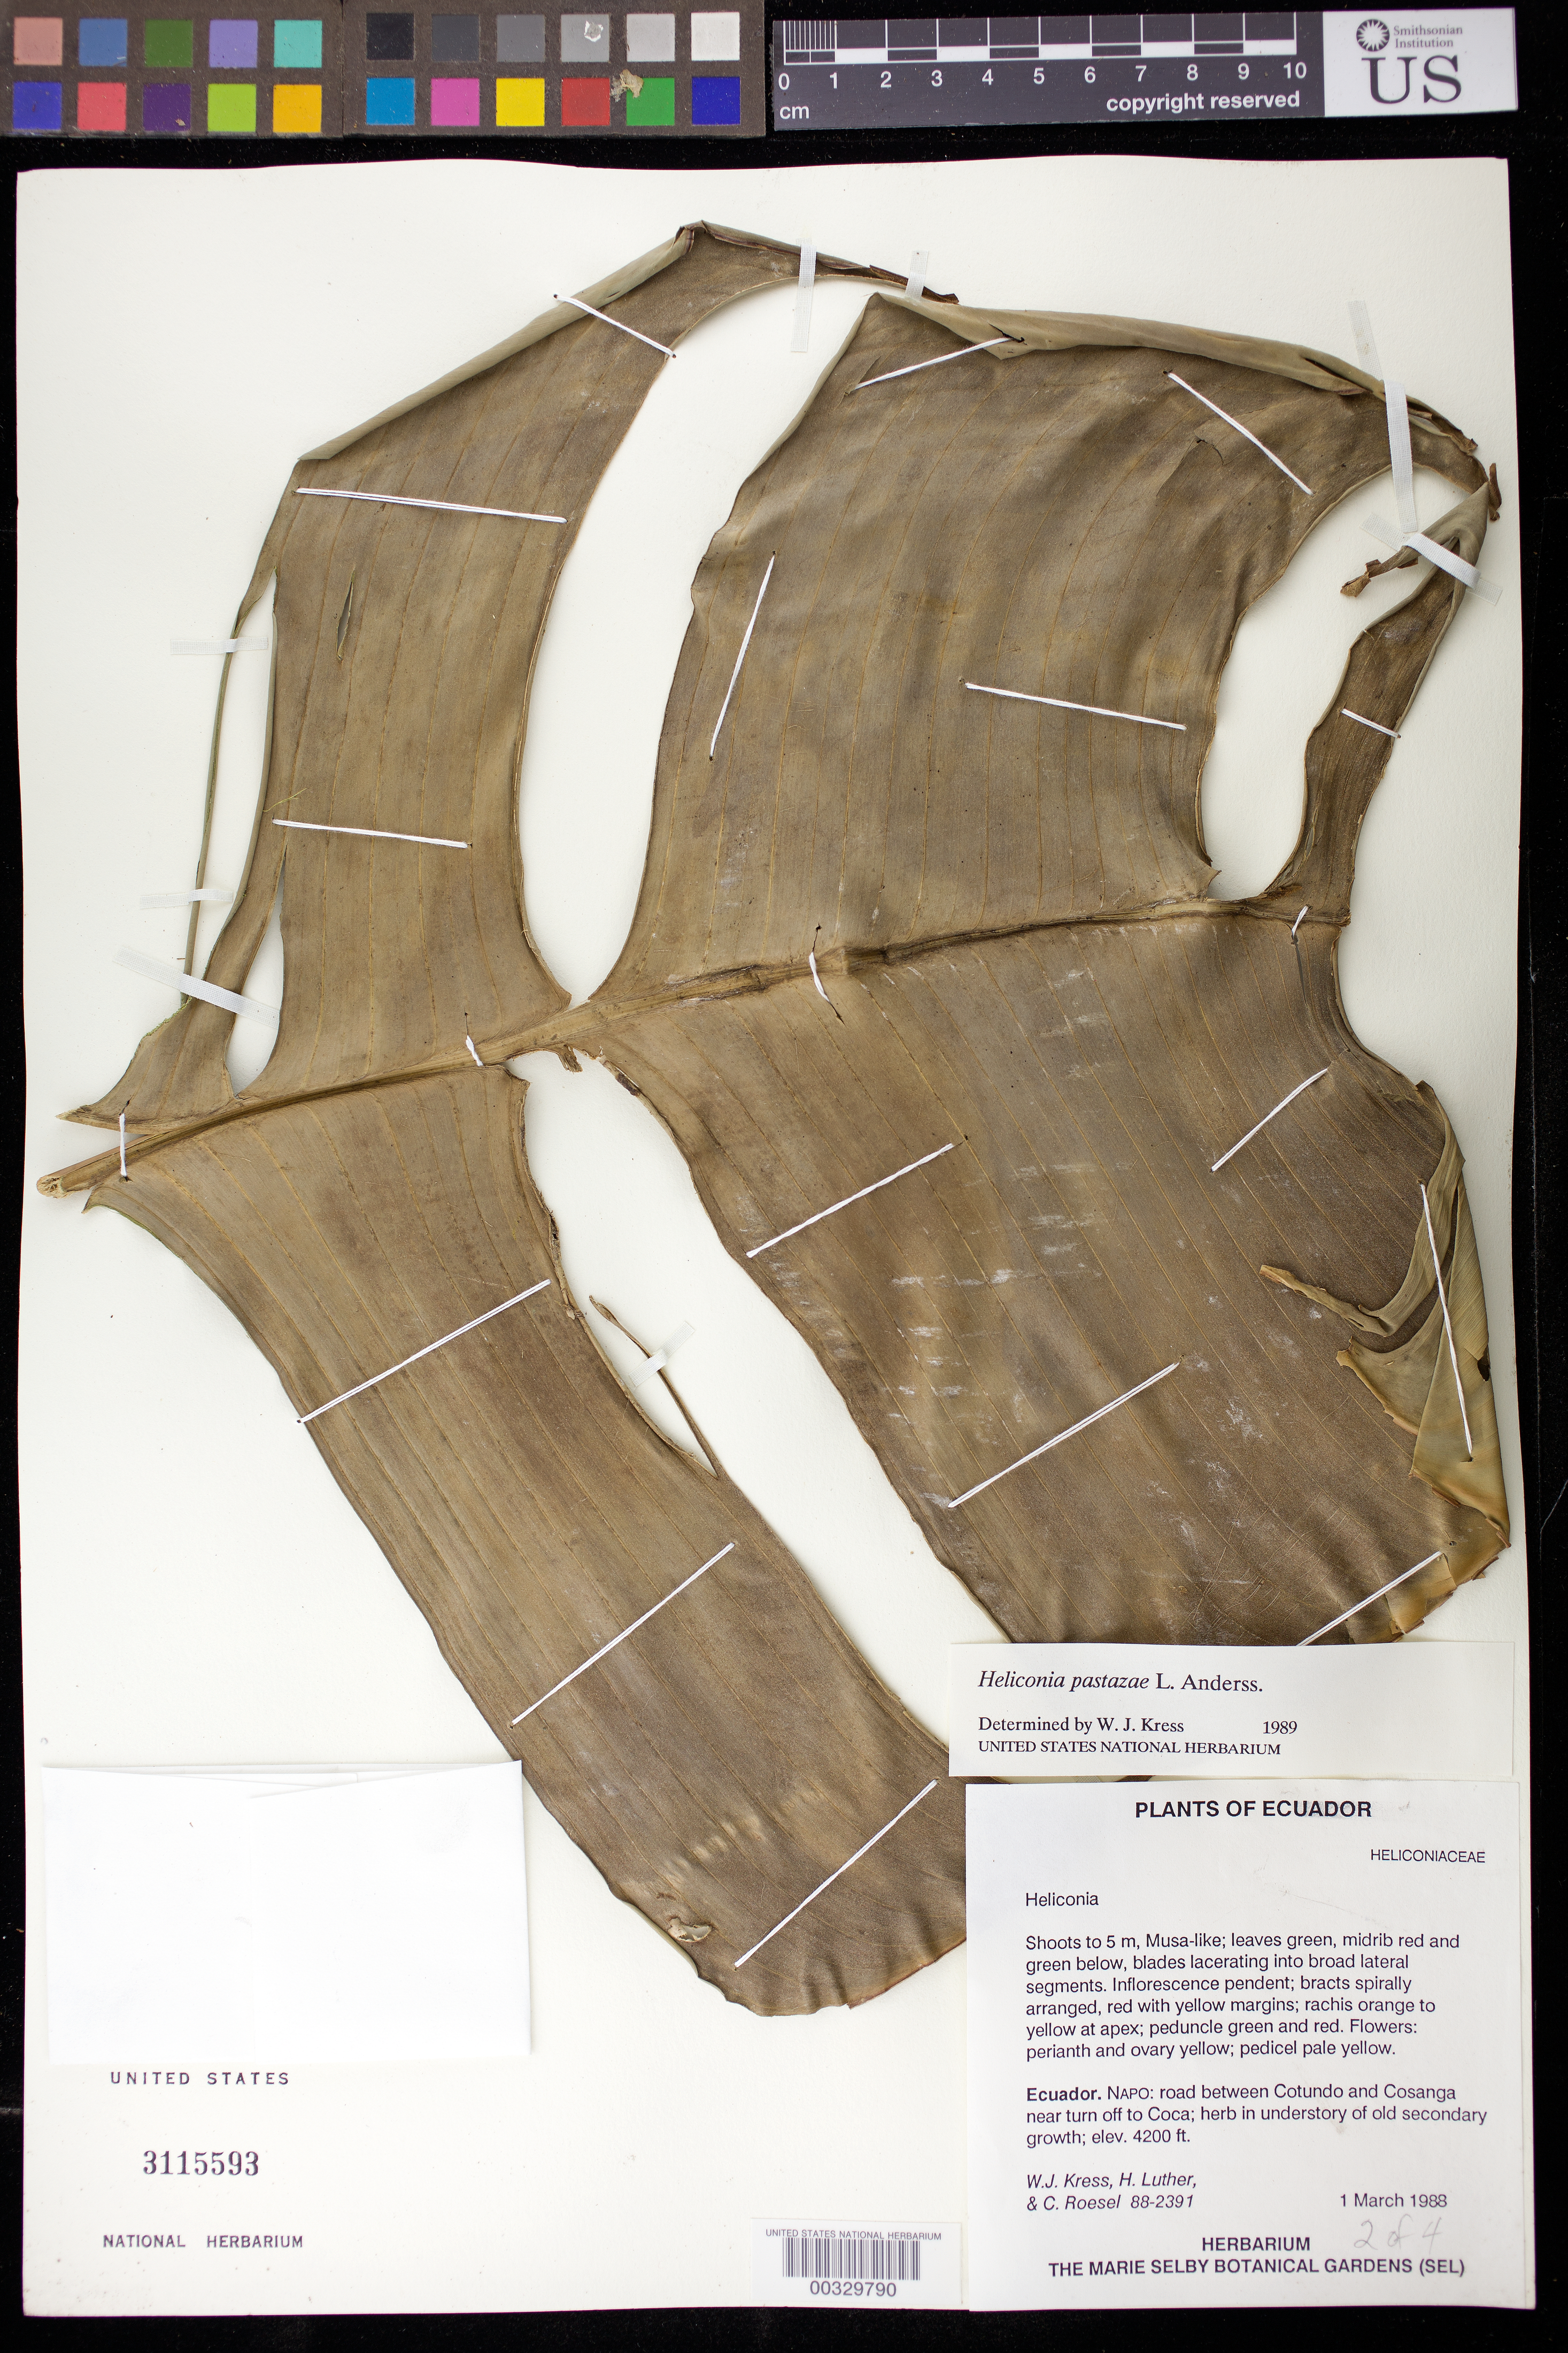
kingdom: Plantae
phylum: Tracheophyta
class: Liliopsida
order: Zingiberales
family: Heliconiaceae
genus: Heliconia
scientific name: Heliconia pastazae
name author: L. Andersson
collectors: W. J. Kress, Harry E. Luther & C. S. Roesel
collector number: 88-2391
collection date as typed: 01 Mar 1988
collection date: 1988-03-01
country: Ecuador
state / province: Napo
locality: Road between Cotundo and Cosanga near turn to Ccoca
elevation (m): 1280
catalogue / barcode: US 3115593